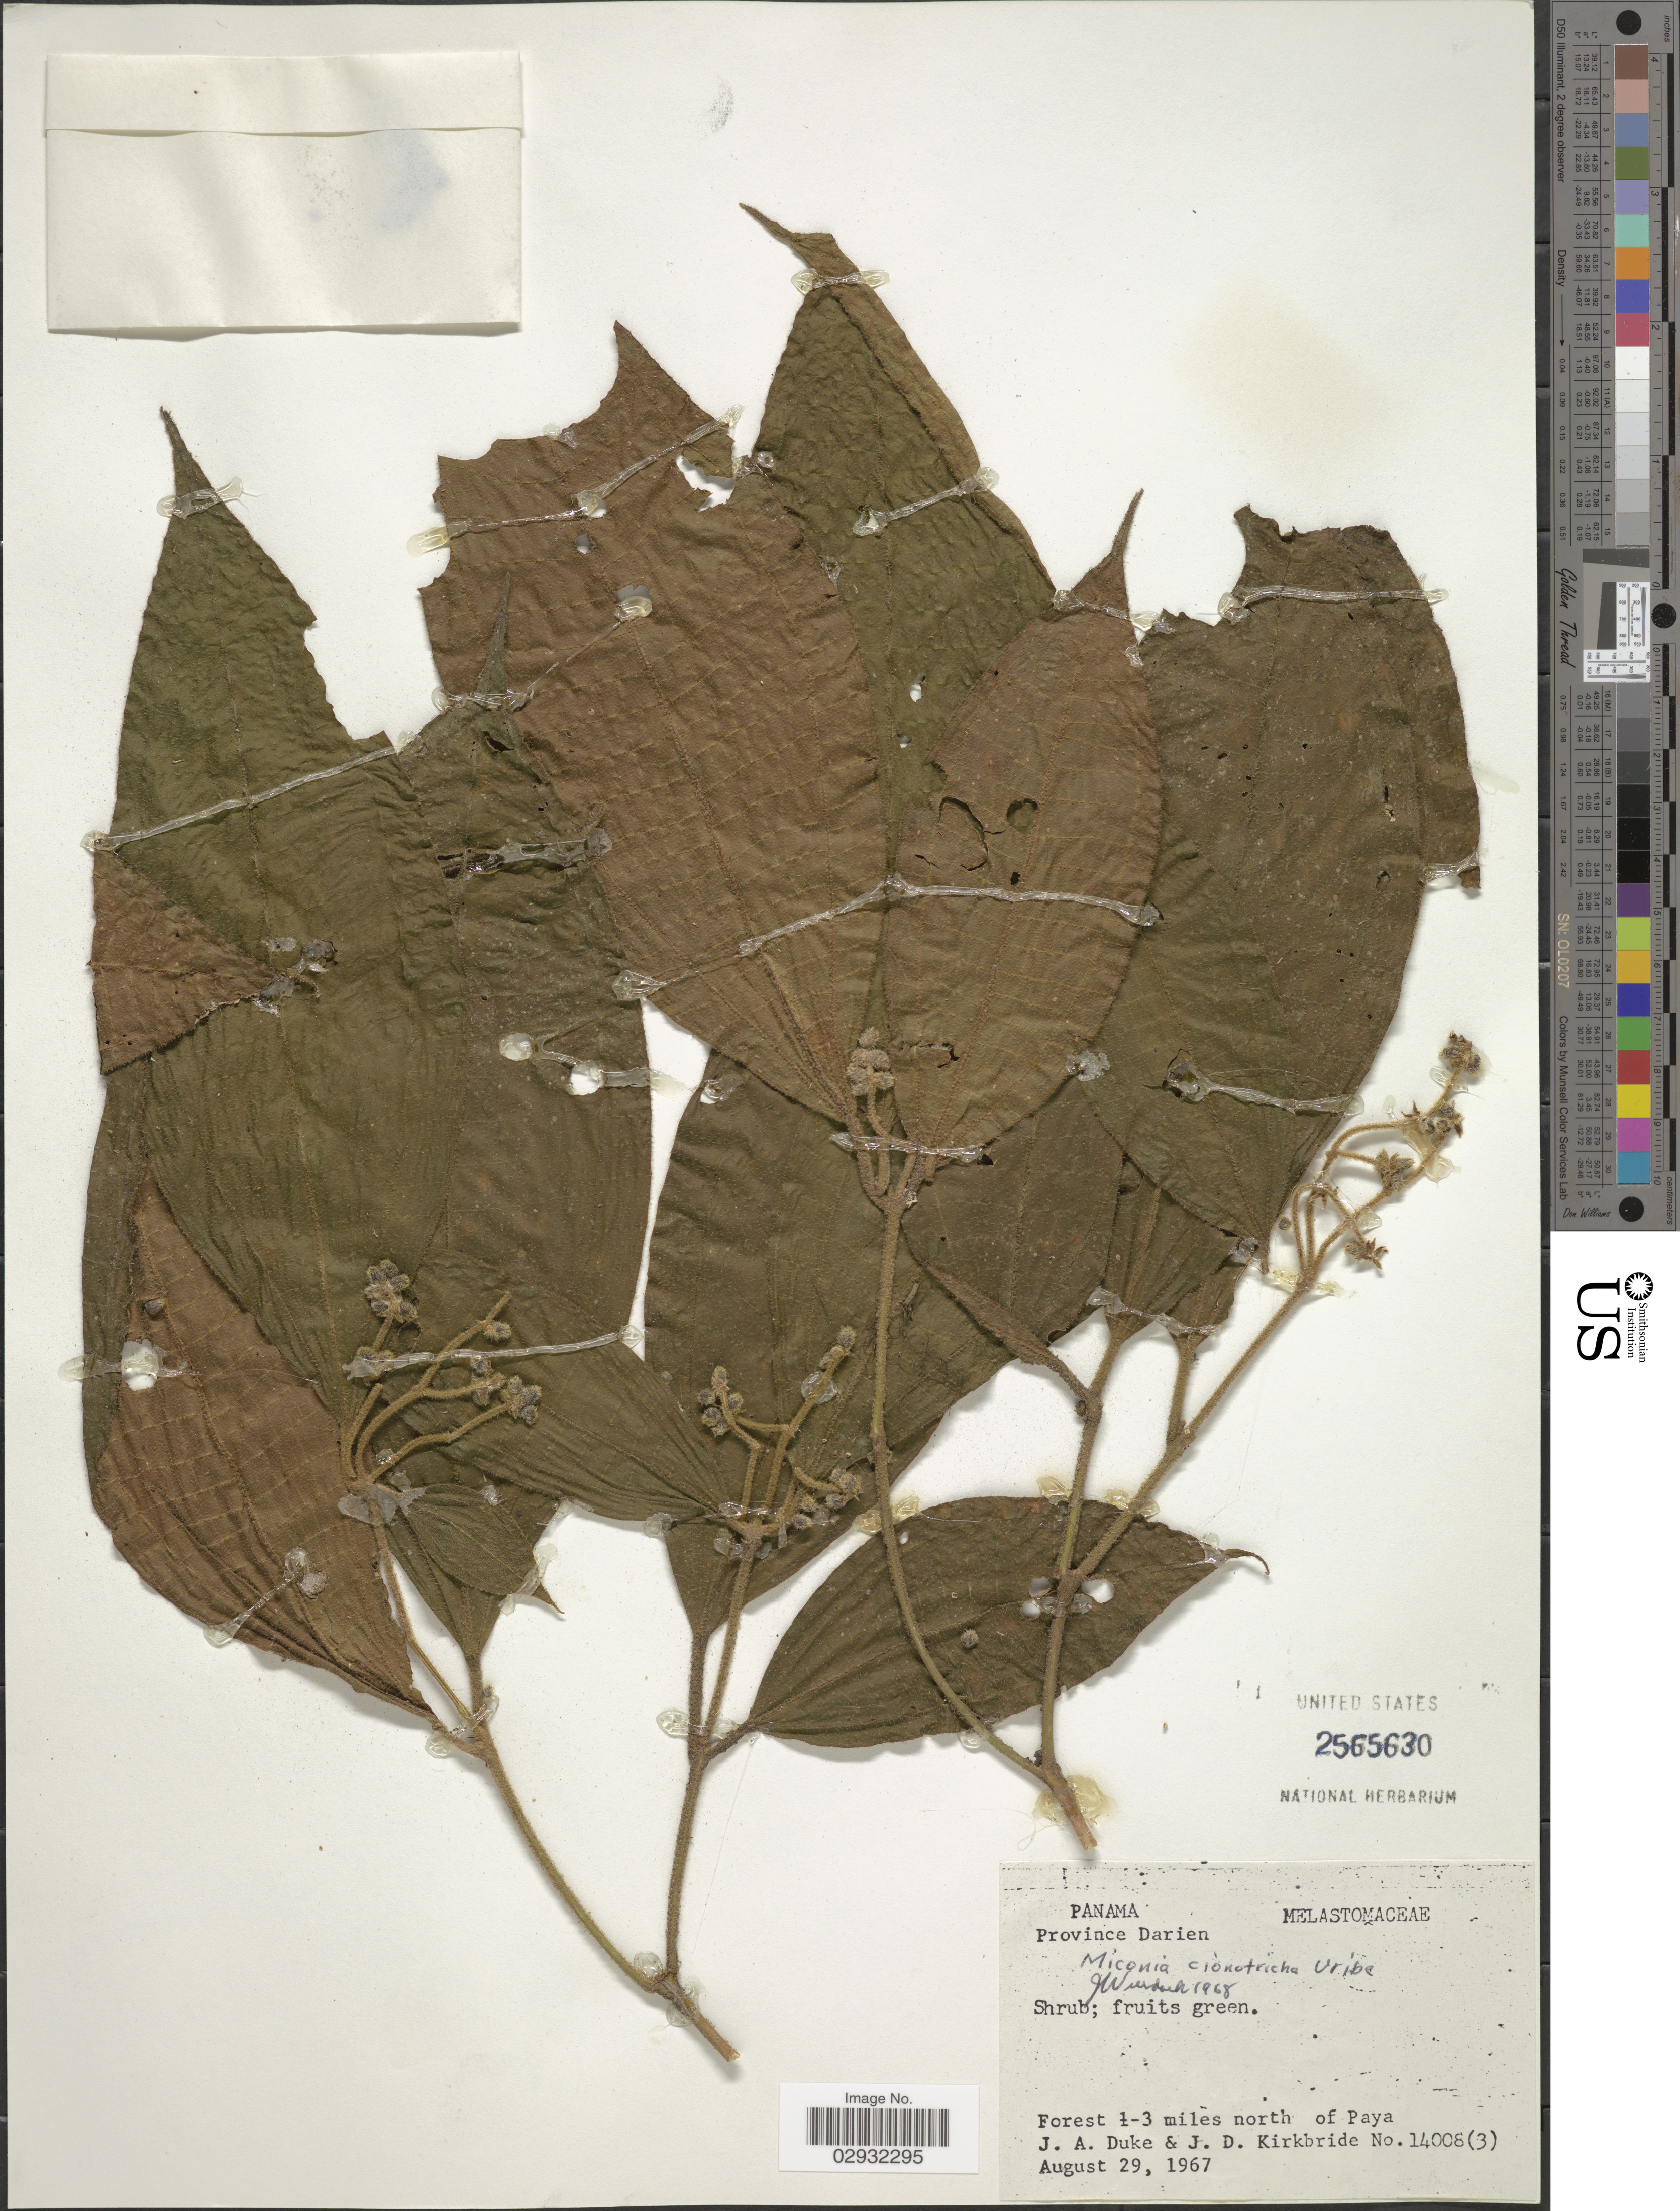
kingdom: Plantae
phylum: Tracheophyta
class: Magnoliopsida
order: Myrtales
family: Melastomataceae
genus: Miconia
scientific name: Miconia cionotricha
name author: L. Uribe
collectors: J. A. Duke & J. Kirkbride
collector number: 14008(3)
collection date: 1967-08-29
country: Panama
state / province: Darién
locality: Forest 1-3 miles north of Paya.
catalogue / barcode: US 2565630